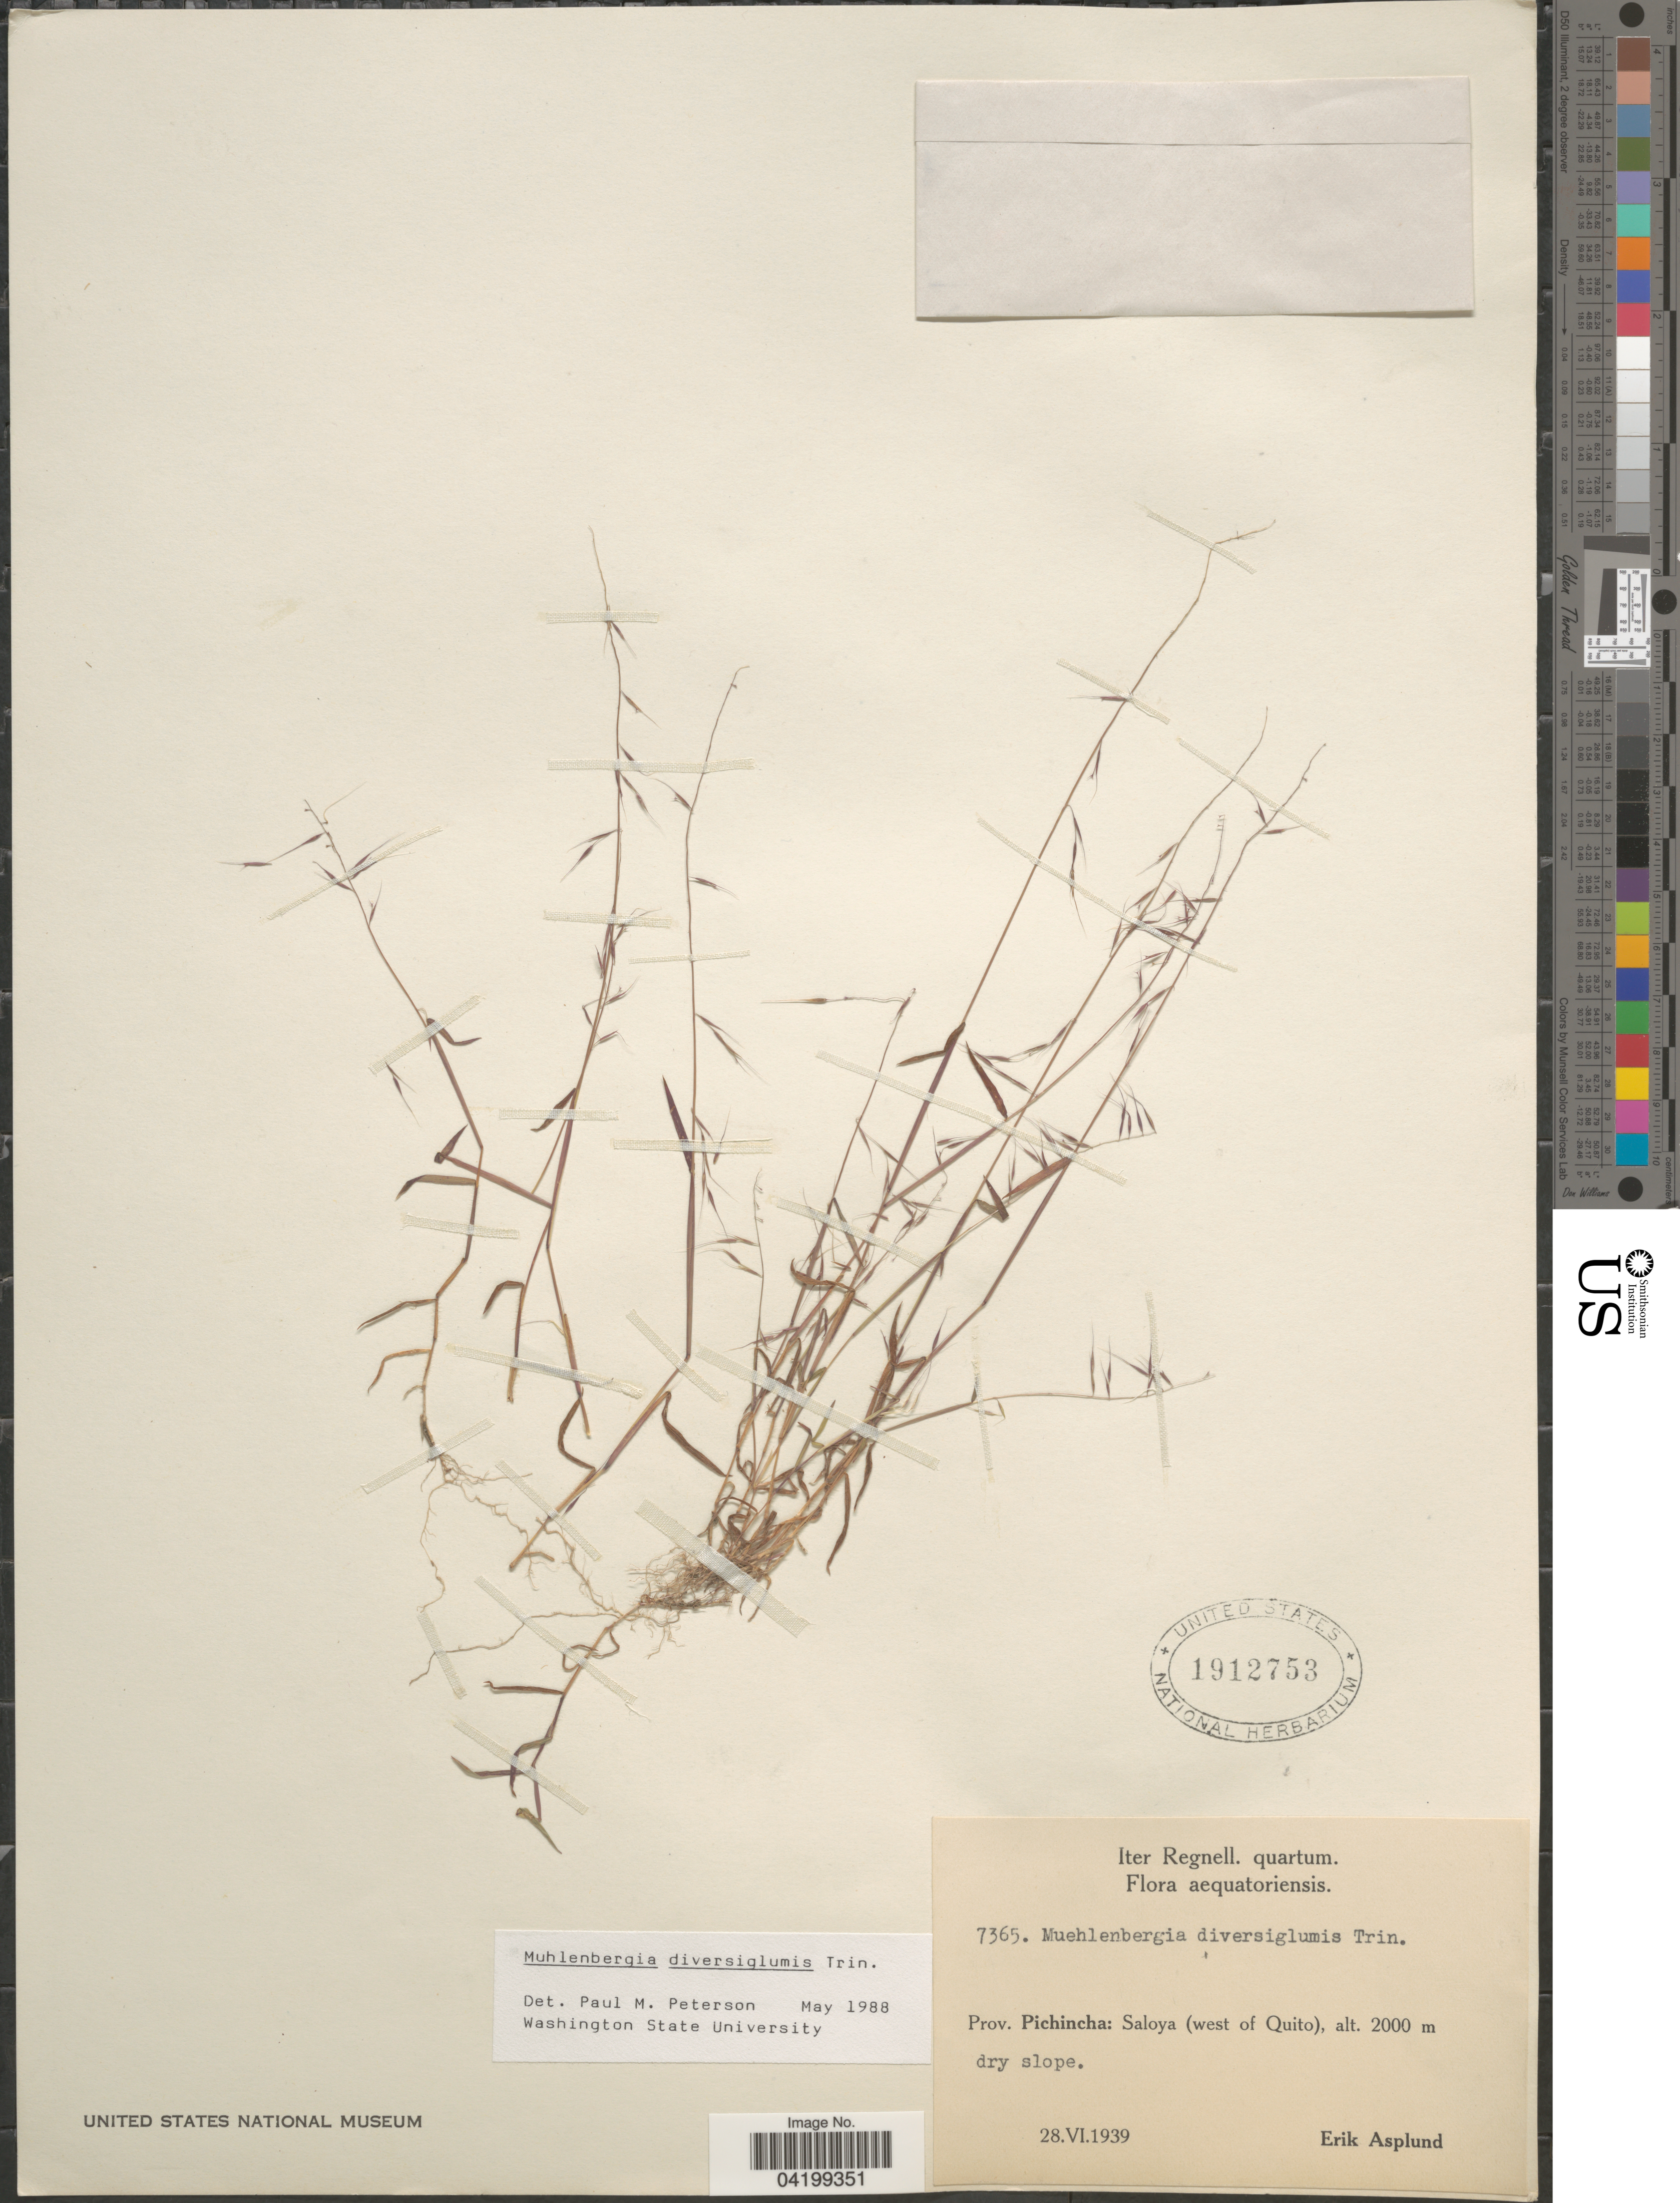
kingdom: Plantae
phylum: Tracheophyta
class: Liliopsida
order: Poales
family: Poaceae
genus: Muhlenbergia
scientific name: Muhlenbergia diversiglumis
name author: Trin.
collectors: E. Asplund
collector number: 7365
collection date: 1939-06-28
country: Ecuador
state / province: Pichincha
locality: Iter Regnell. quartum. Aequatoriensis. Saloya (west of Quito).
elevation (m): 2000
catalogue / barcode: US 1912753